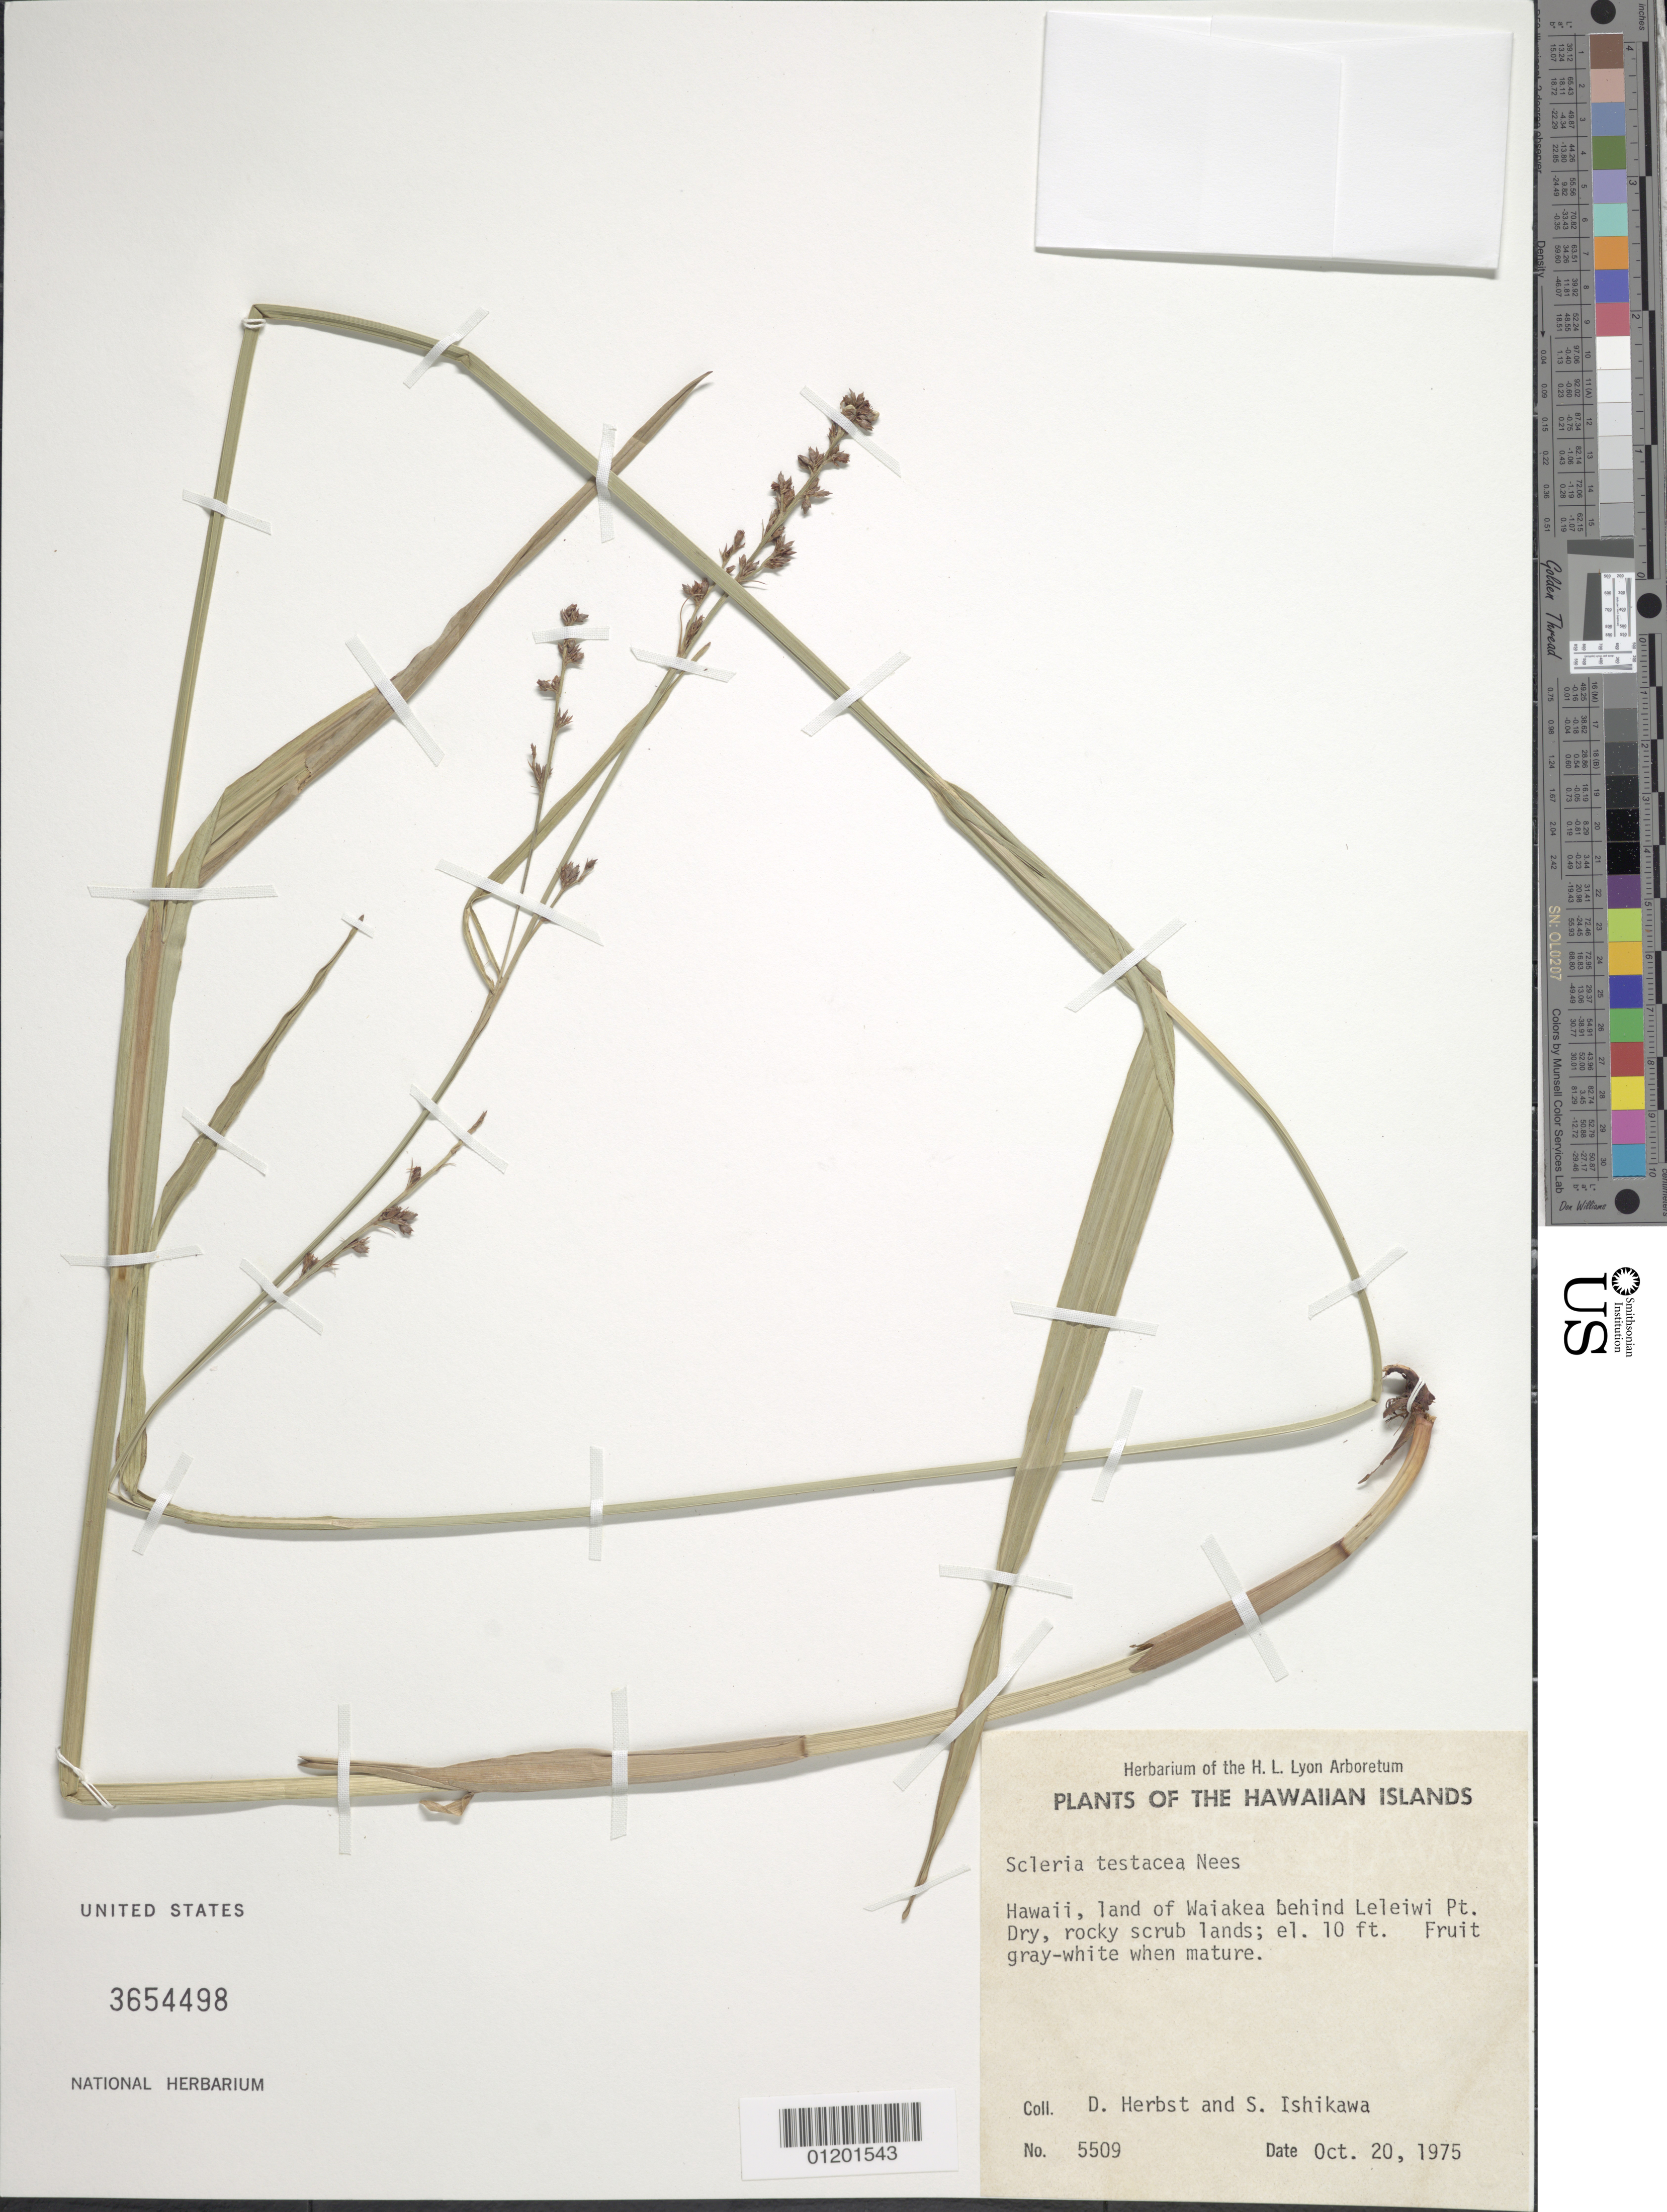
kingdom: Plantae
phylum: Tracheophyta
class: Liliopsida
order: Poales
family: Cyperaceae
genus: Scleria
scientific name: Scleria testacea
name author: Nees ex Kunth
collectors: D. R. Herbst & S. Ishikawa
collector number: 5509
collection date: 1975-10-20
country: United States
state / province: Hawaii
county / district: Hawaii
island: Hawaii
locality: Land of Waiakea behind Leleiwi Pt.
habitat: Dry, rocky scrub.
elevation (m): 3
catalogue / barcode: US 3654498